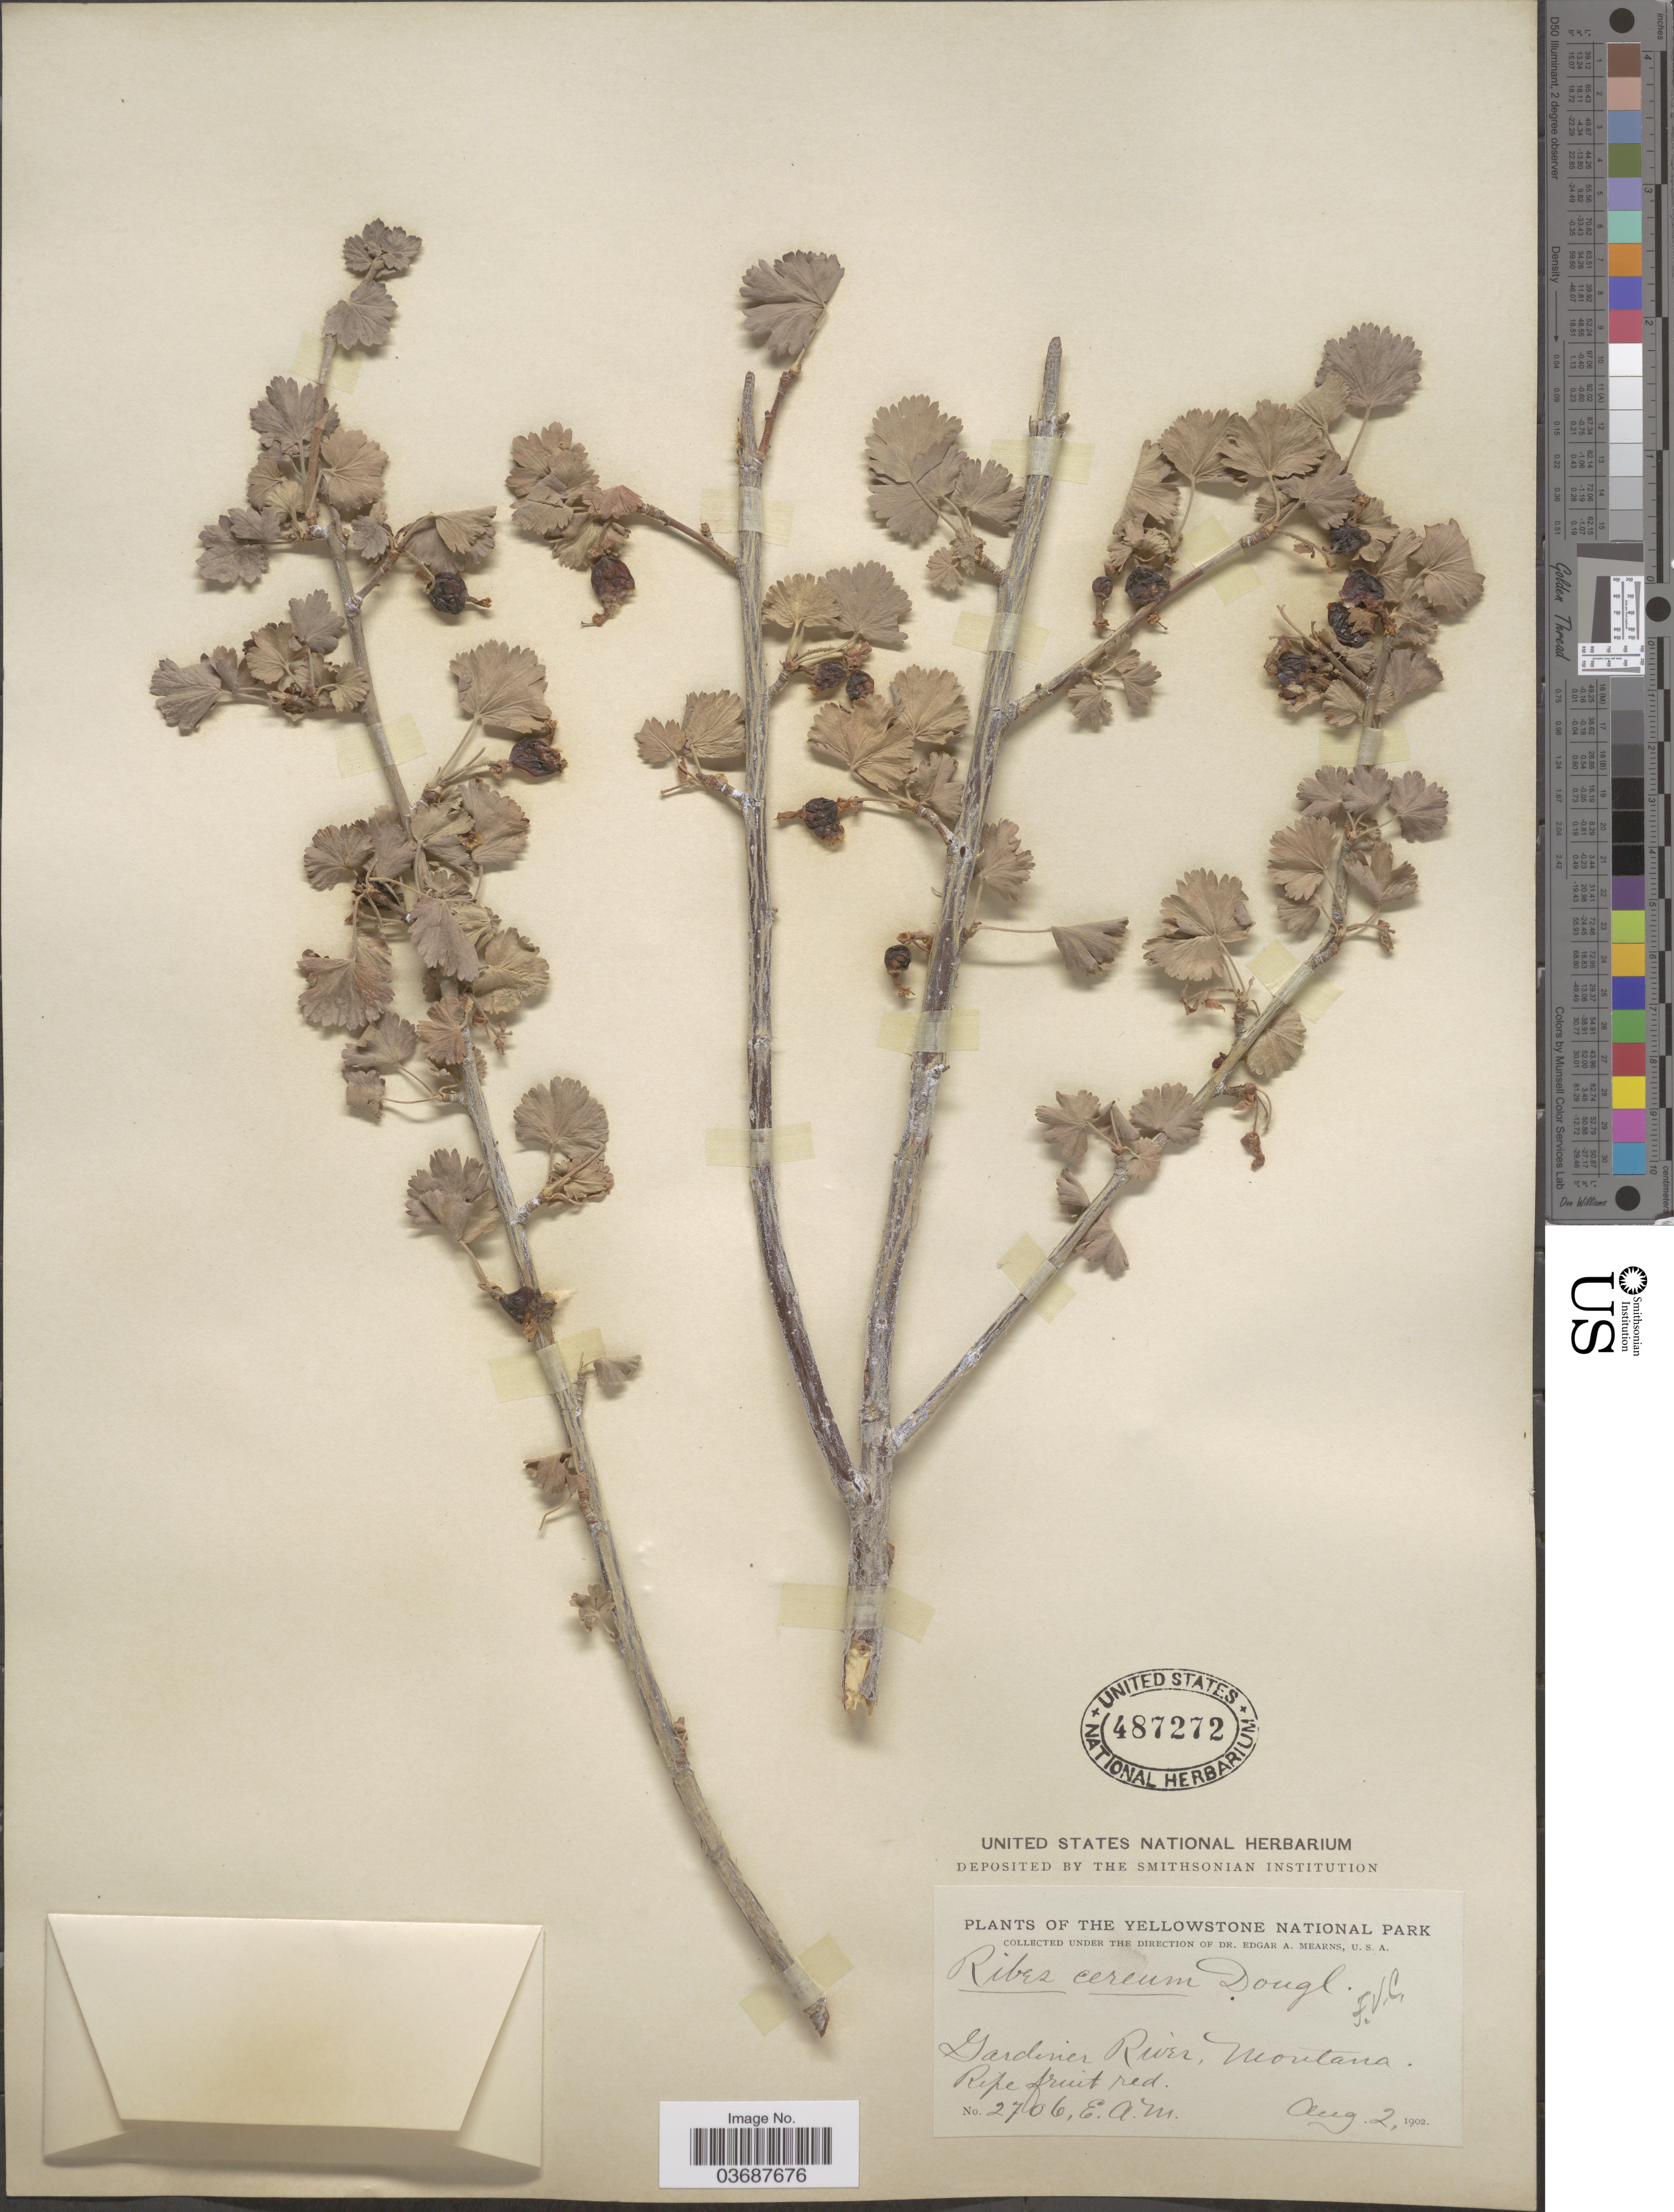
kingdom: Plantae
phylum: Tracheophyta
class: Magnoliopsida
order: Saxifragales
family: Grossulariaceae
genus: Ribes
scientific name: Ribes inebrians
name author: Lindl.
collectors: E. A. Mearns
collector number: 2706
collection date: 1902-08-02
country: United States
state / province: Montana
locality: The Yellowstone National Park. Gardiner River.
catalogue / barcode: US 487272